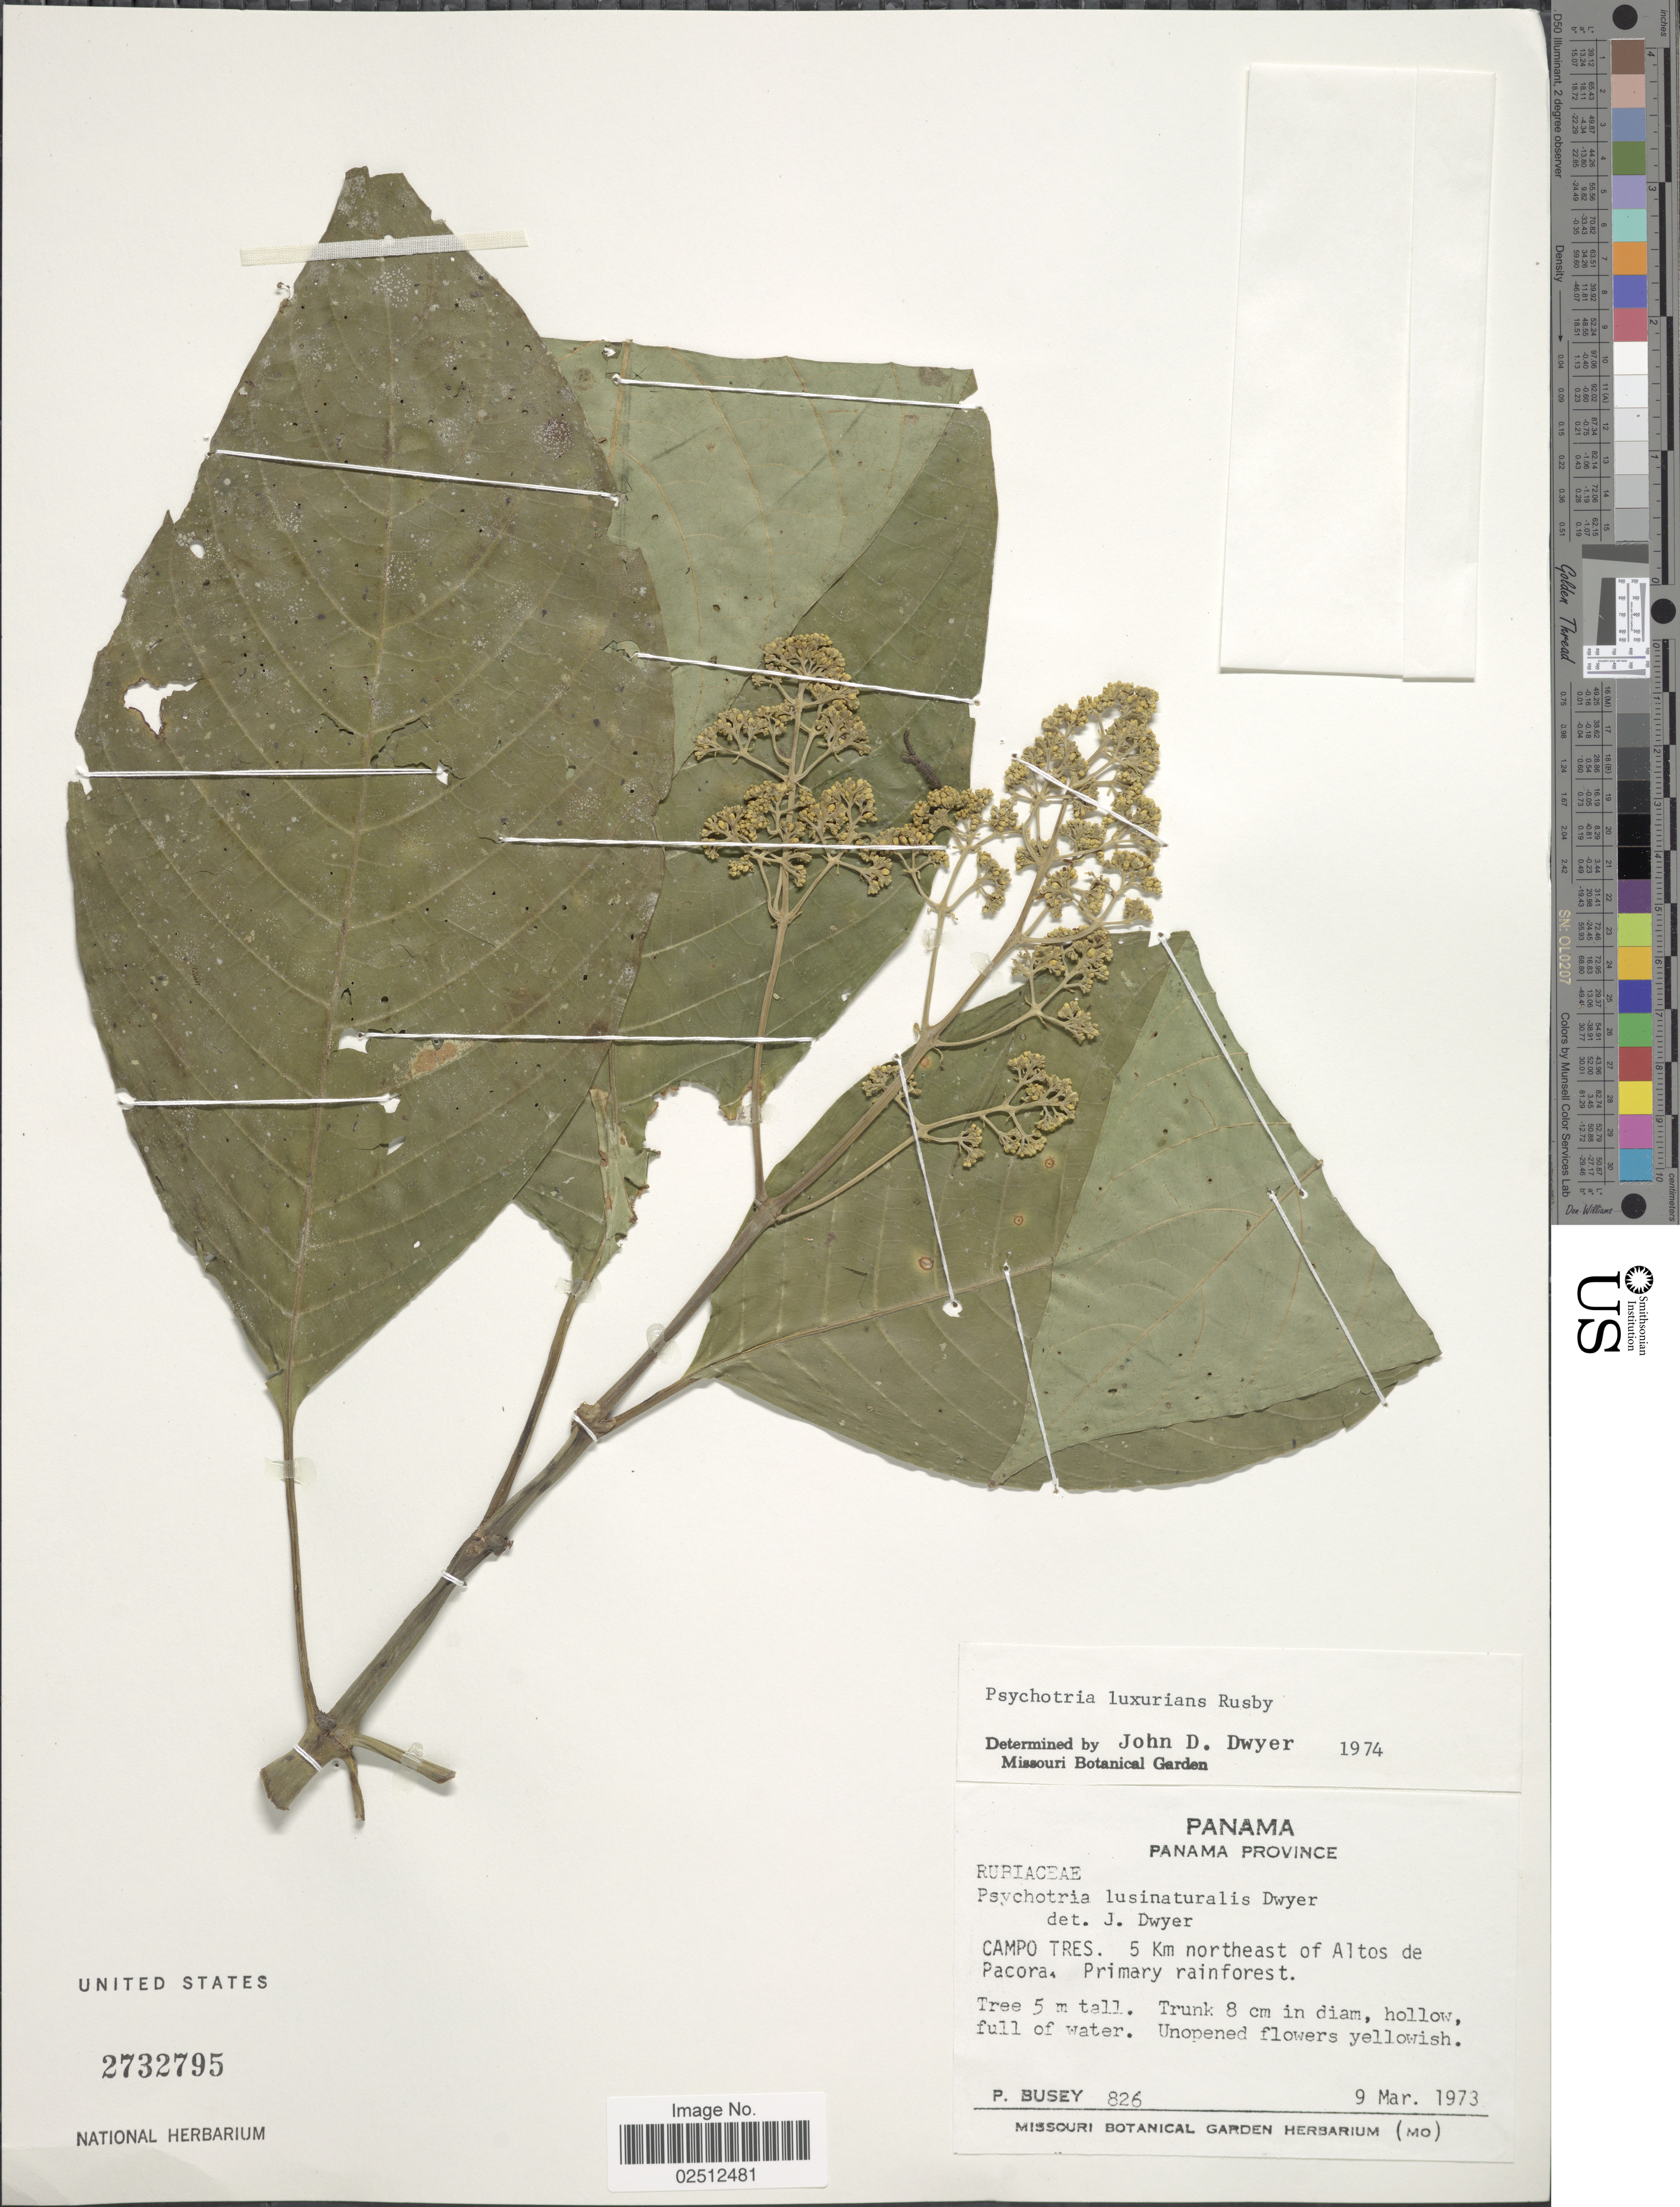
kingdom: Plantae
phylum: Tracheophyta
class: Magnoliopsida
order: Gentianales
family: Rubiaceae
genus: Psychotria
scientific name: Psychotria luxurians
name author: Rusby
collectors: P. Busey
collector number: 826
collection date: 1973-03-09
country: Panama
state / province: Panamá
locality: Panama Province, Campo Tres, 5 Km northeast of Altos de Pacora, Primary rainforest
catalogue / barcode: US 2732795